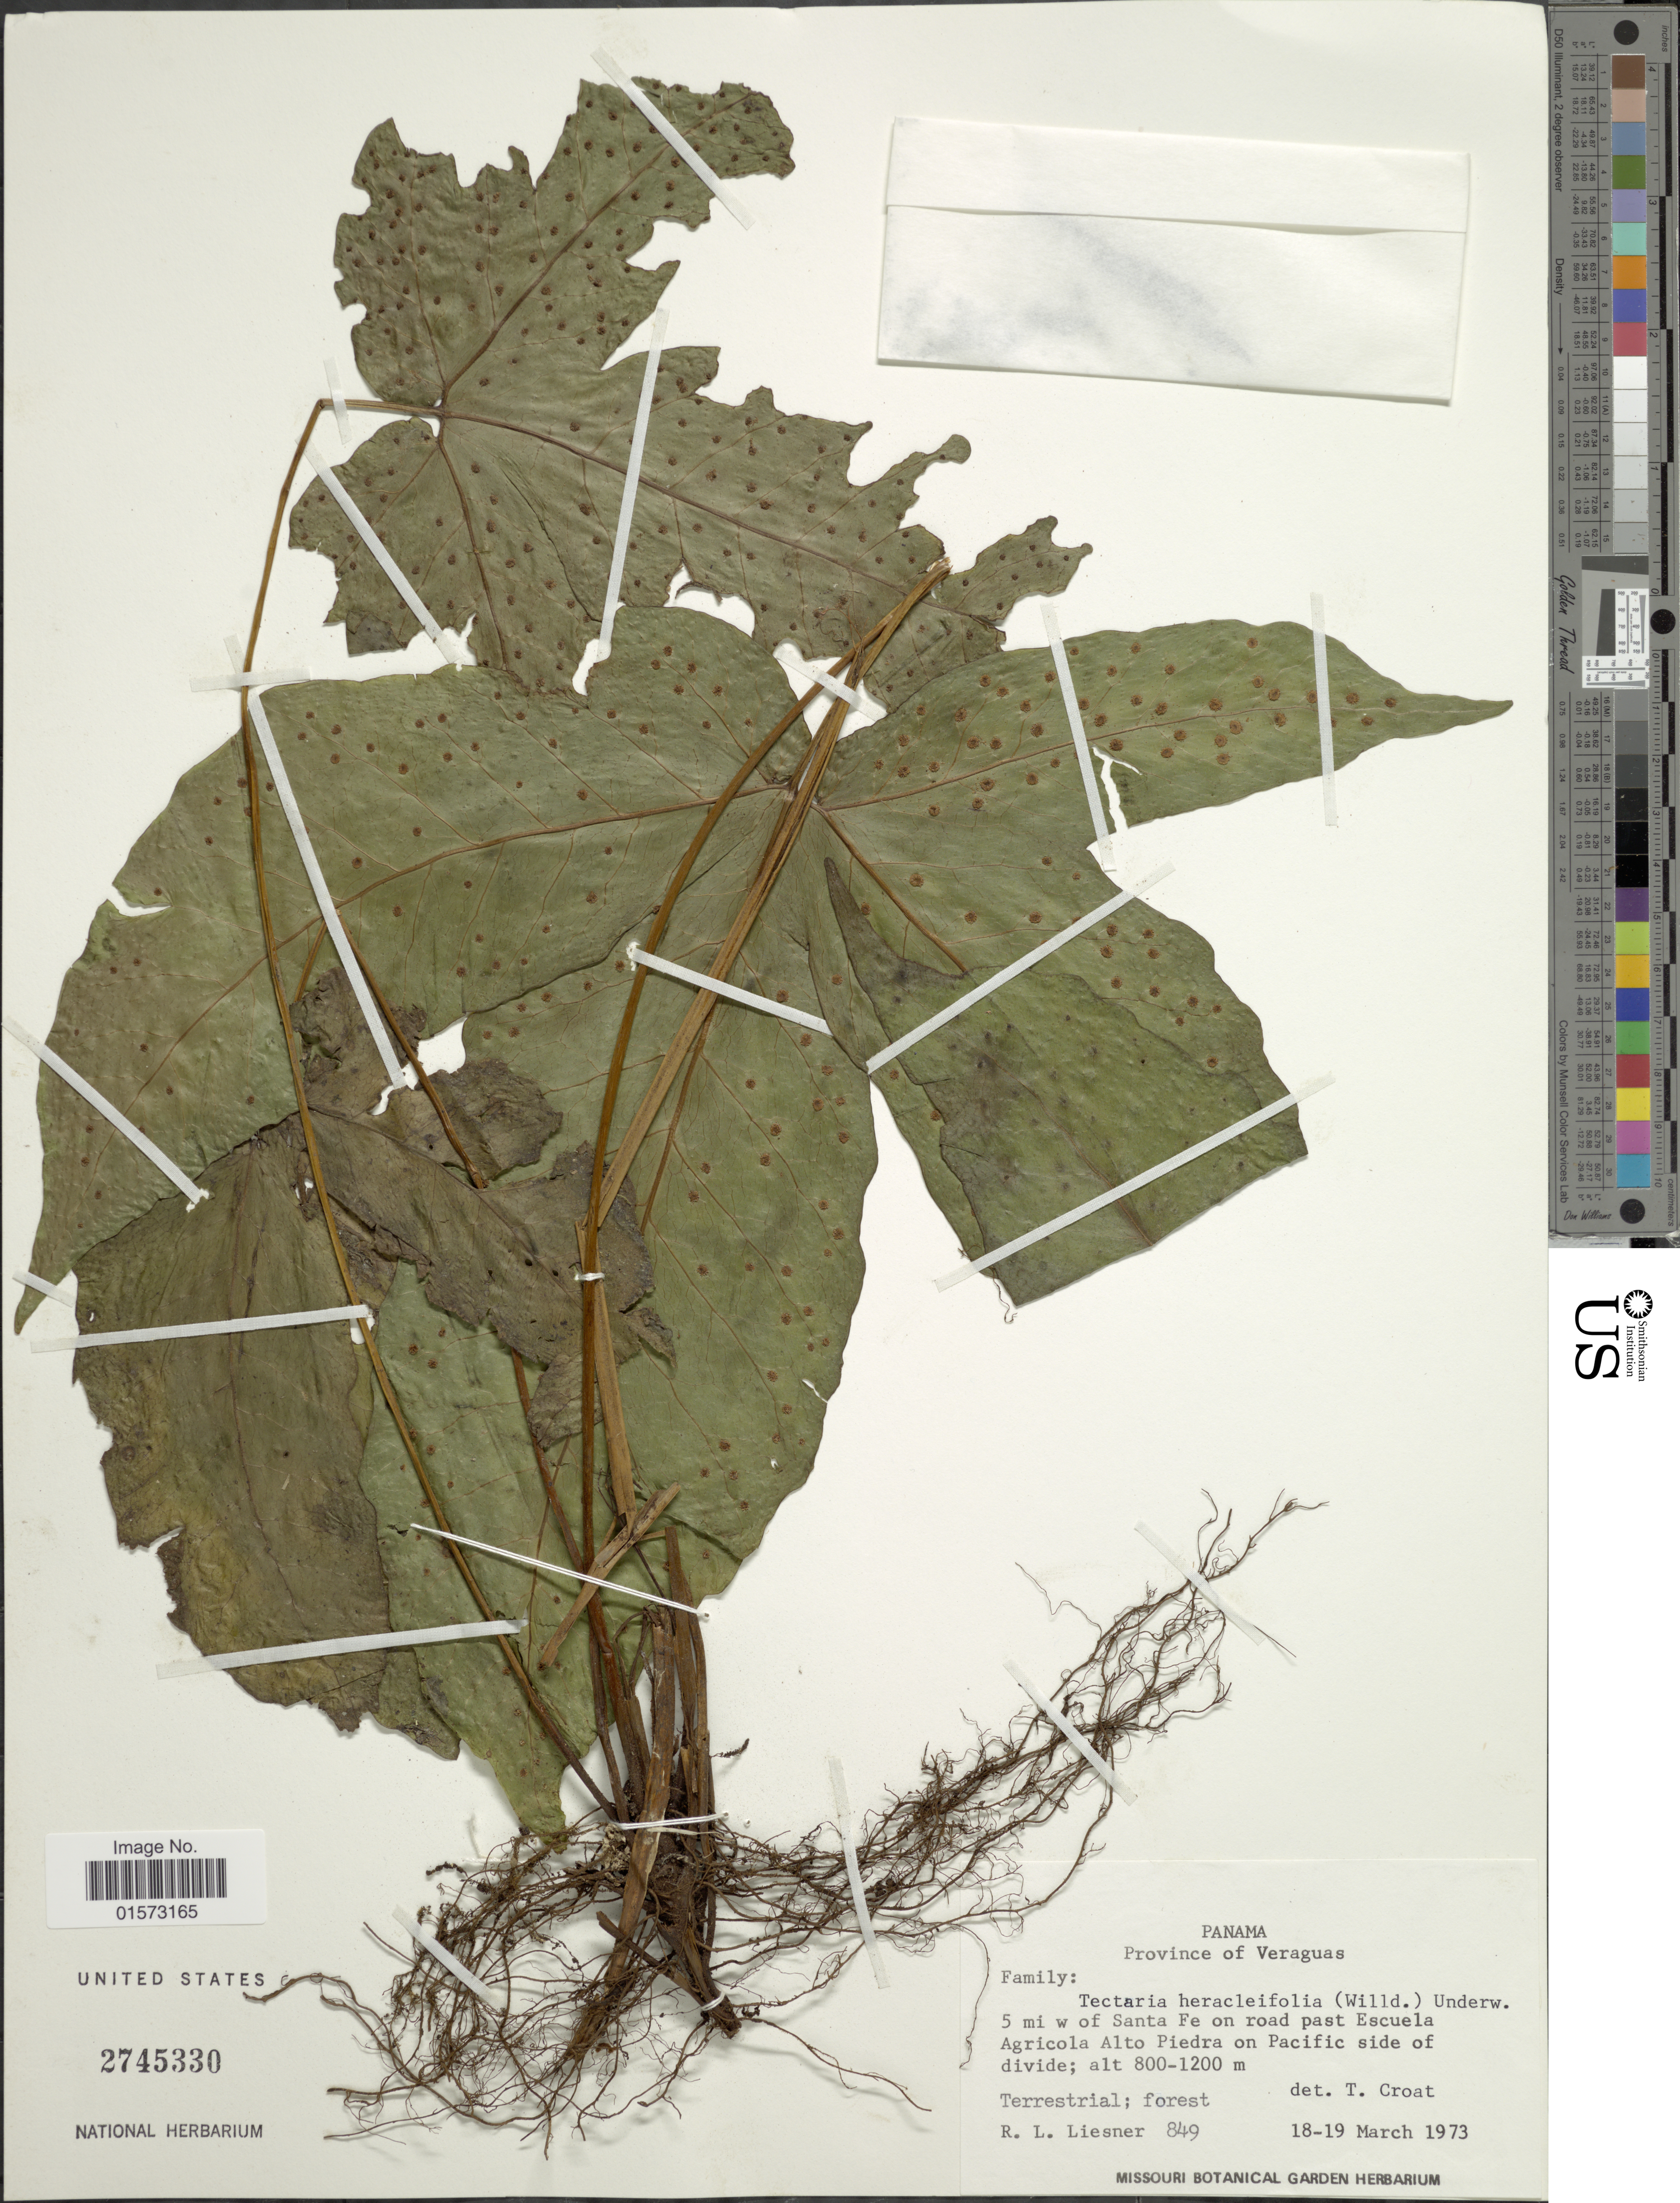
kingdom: Plantae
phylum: Tracheophyta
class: Polypodiopsida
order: Polypodiales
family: Tectariaceae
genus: Tectaria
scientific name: Tectaria heracleifolia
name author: (Willd.) Underw.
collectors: R. L. Liesner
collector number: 849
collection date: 1973-03-18/1973-03-19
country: Panama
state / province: Veraguas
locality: Province of Verguas. 5 mi w of Santa Fe on road pasr Escuela Agrigola Alto Piedra on Pacific side of divide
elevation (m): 800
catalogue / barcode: US 2745330